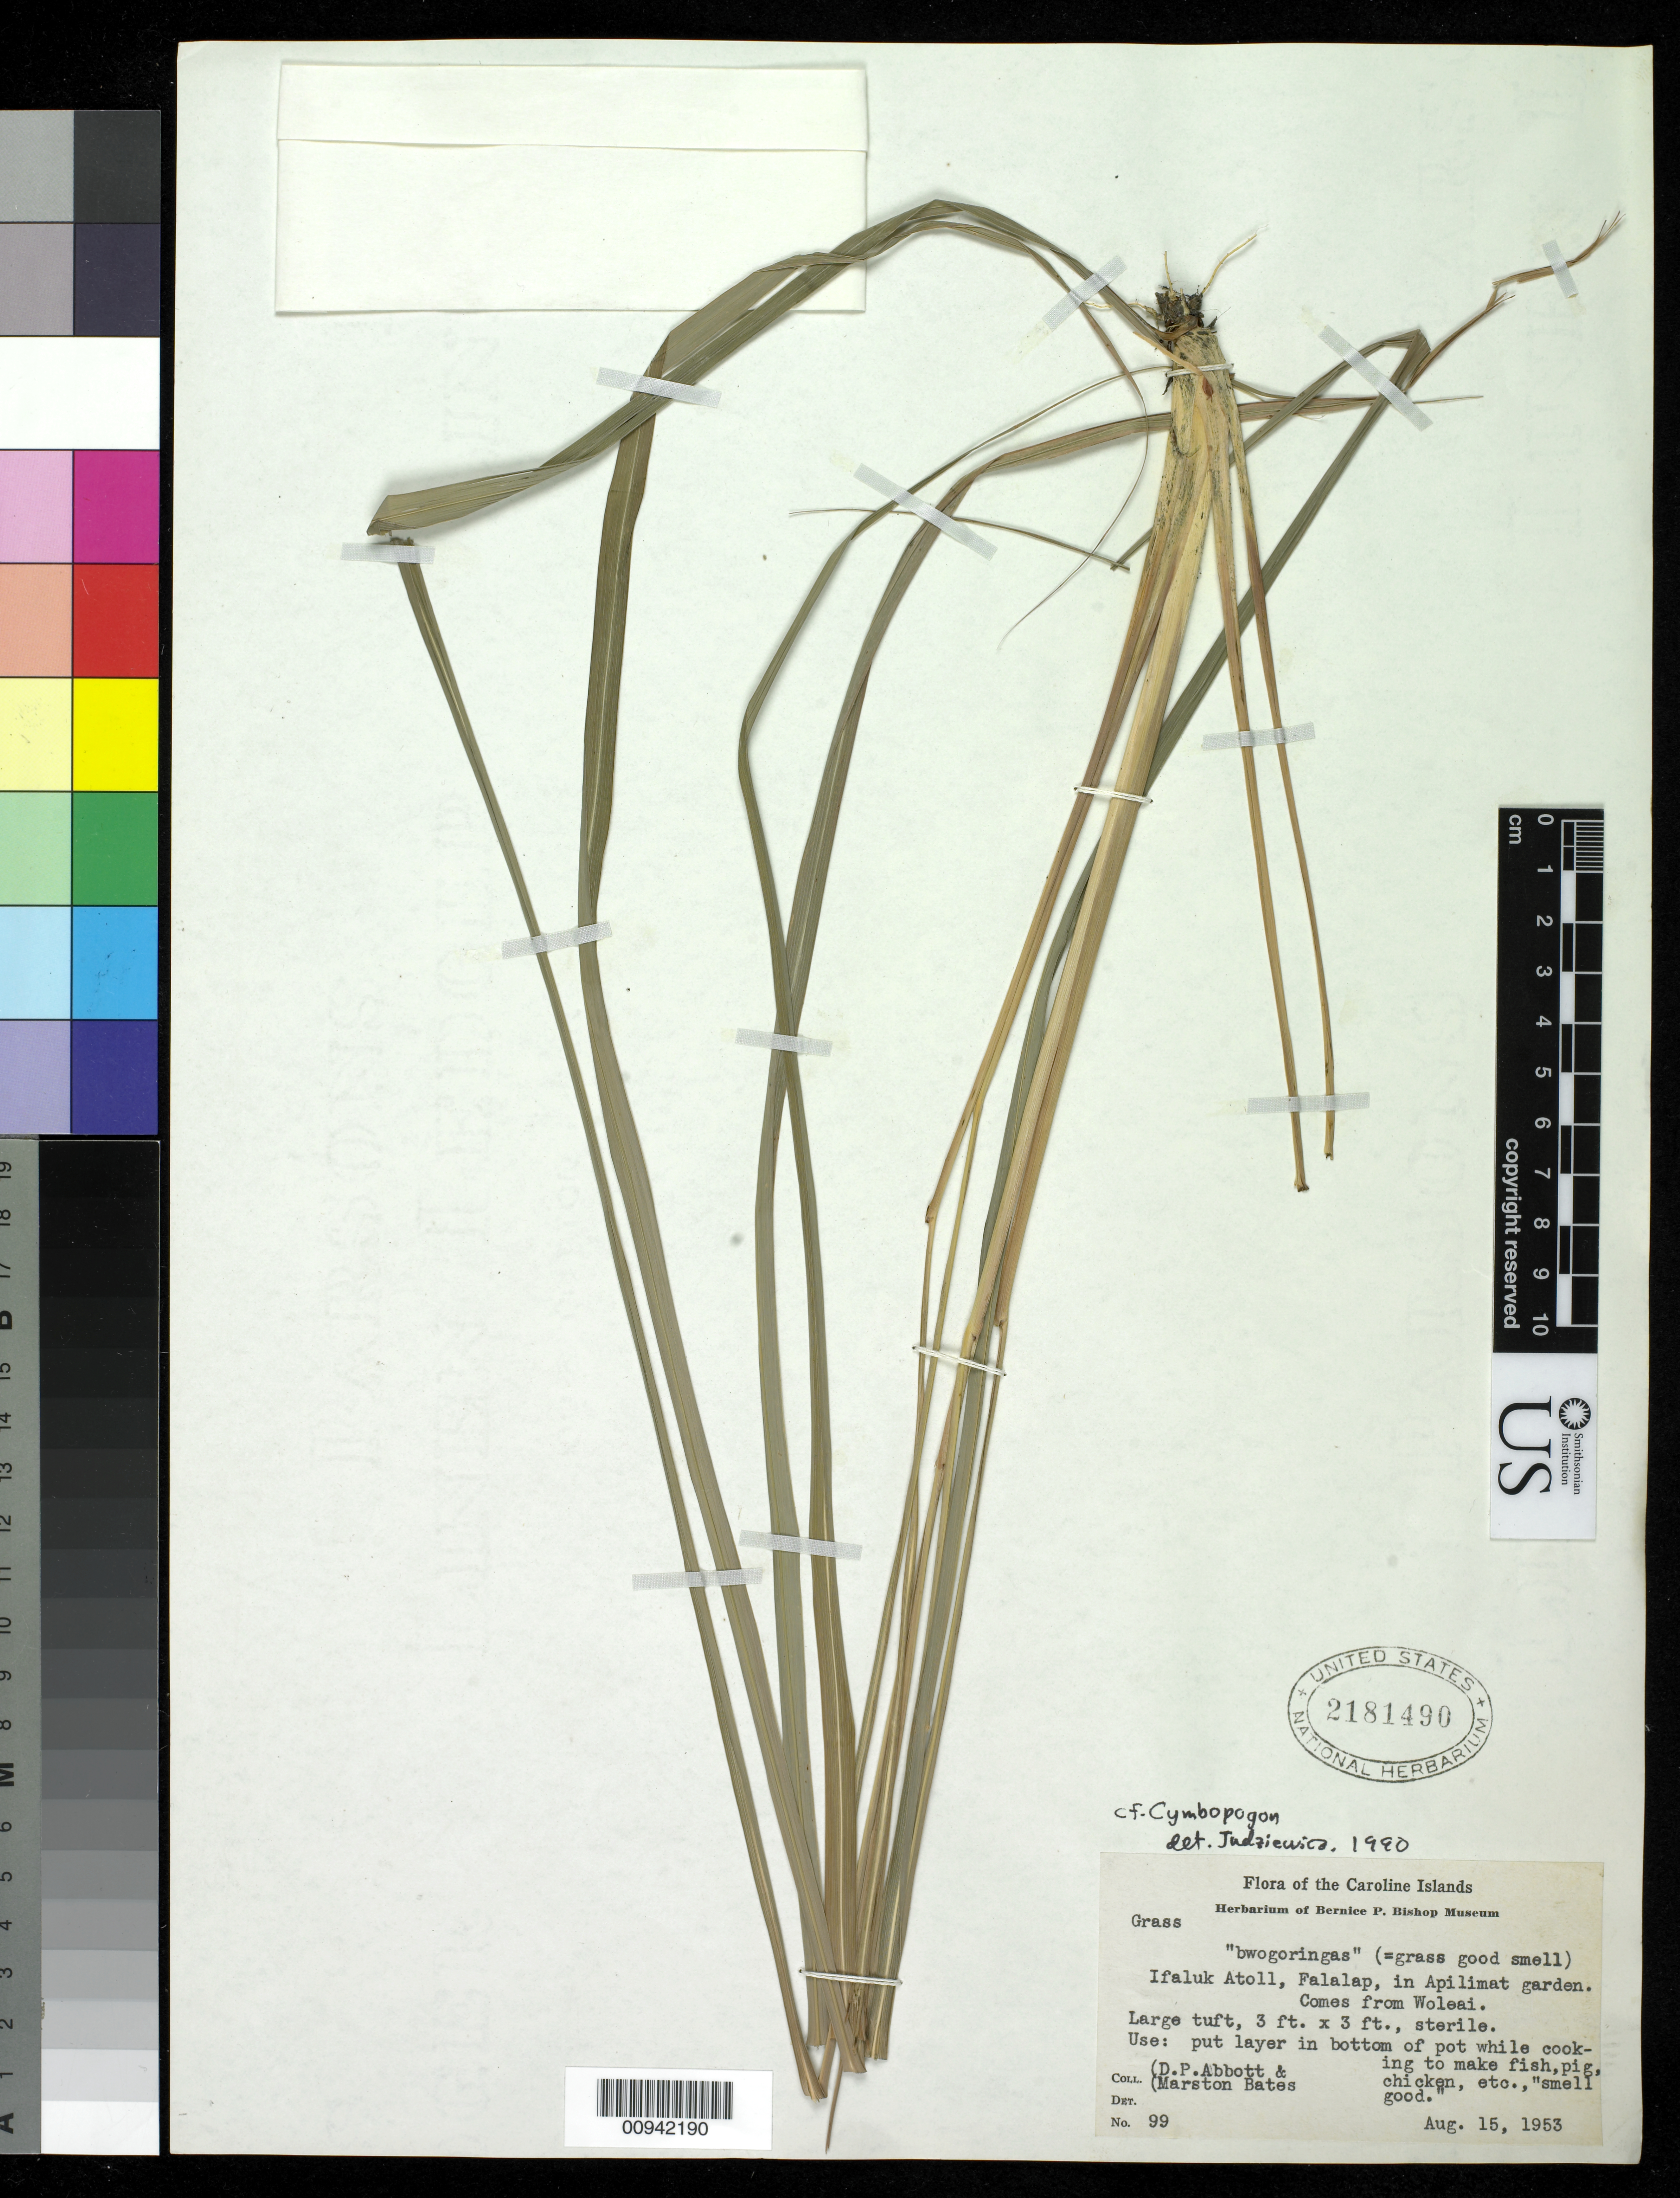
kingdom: Plantae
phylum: Tracheophyta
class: Liliopsida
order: Poales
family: Poaceae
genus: Cymbopogon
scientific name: Cymbopogon sp.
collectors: D. P. Abbott & M. Bates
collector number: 99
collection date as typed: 15 Aug 1953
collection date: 1953-08-15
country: Micronesia, Federated States of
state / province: Yap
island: Ifalik (Ifaluk) Atoll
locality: Falalap Islet, in Apilimat garden. Comes from Woleai.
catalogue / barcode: US 2181490